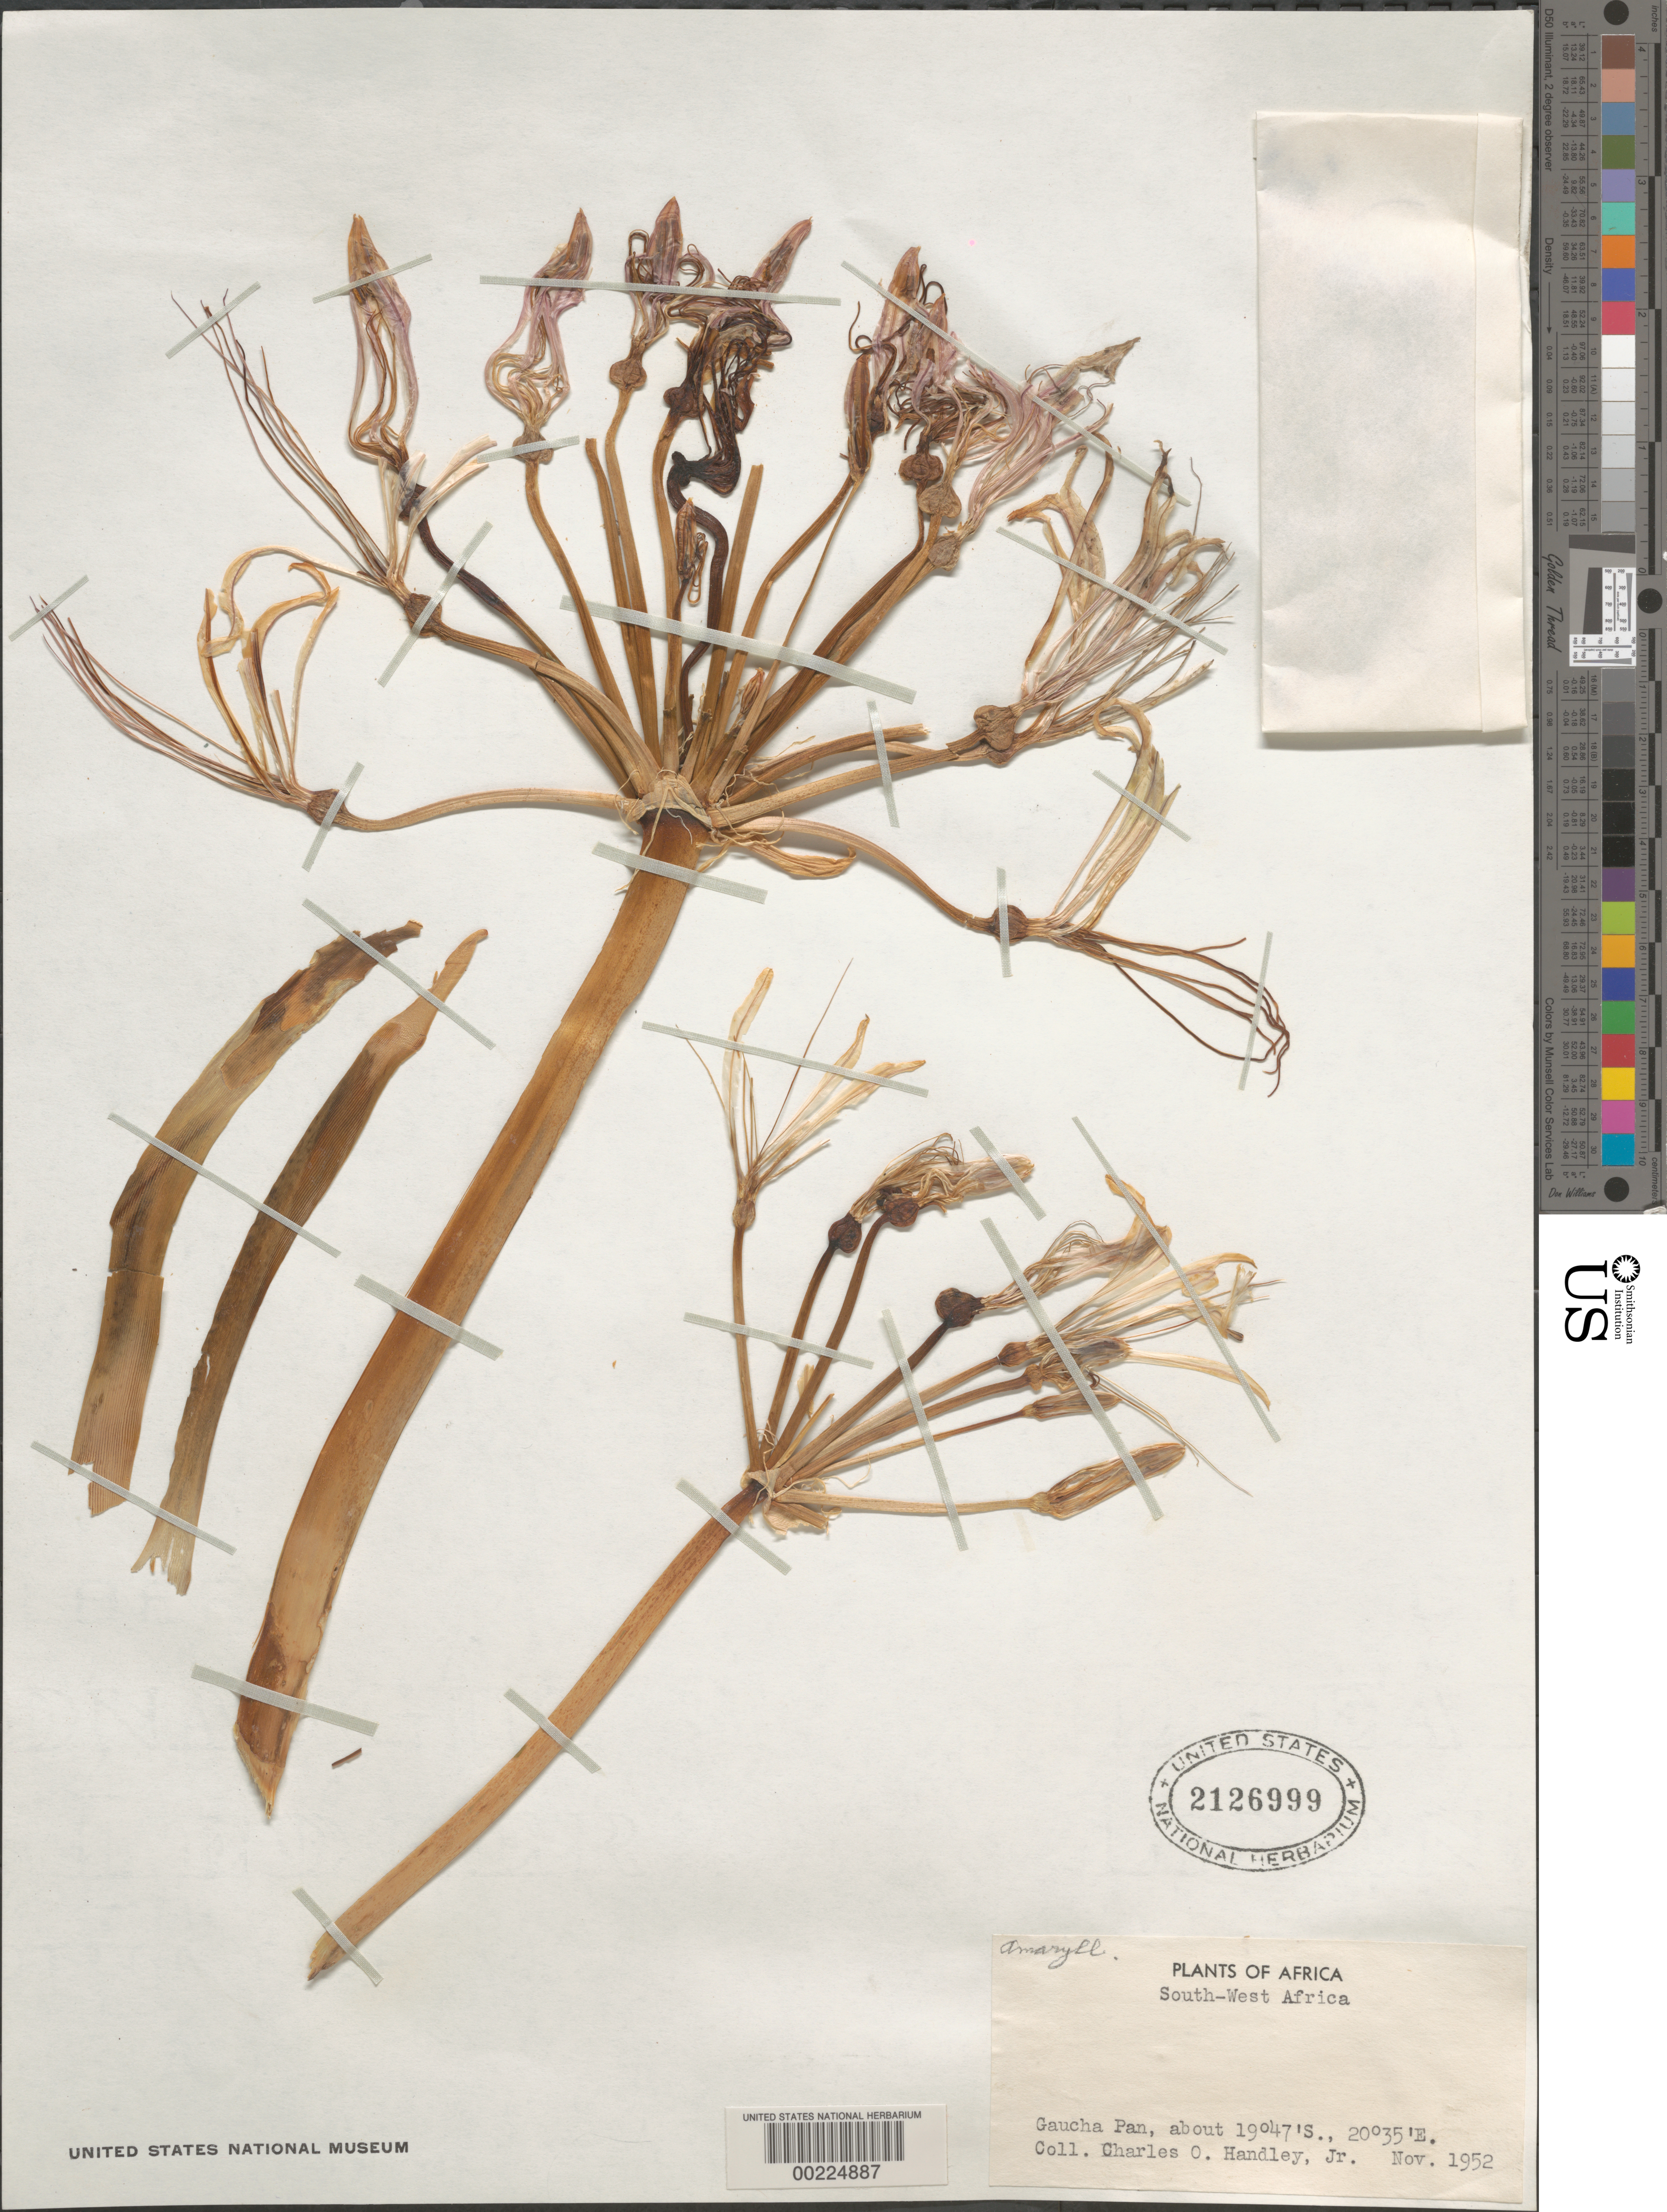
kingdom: Plantae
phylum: Tracheophyta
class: Liliopsida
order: Asparagales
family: Amaryllidaceae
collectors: C. Handley Jr.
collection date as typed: Nov 1952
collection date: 1952-11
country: Namibia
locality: Gaucha pan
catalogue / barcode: US 2126999